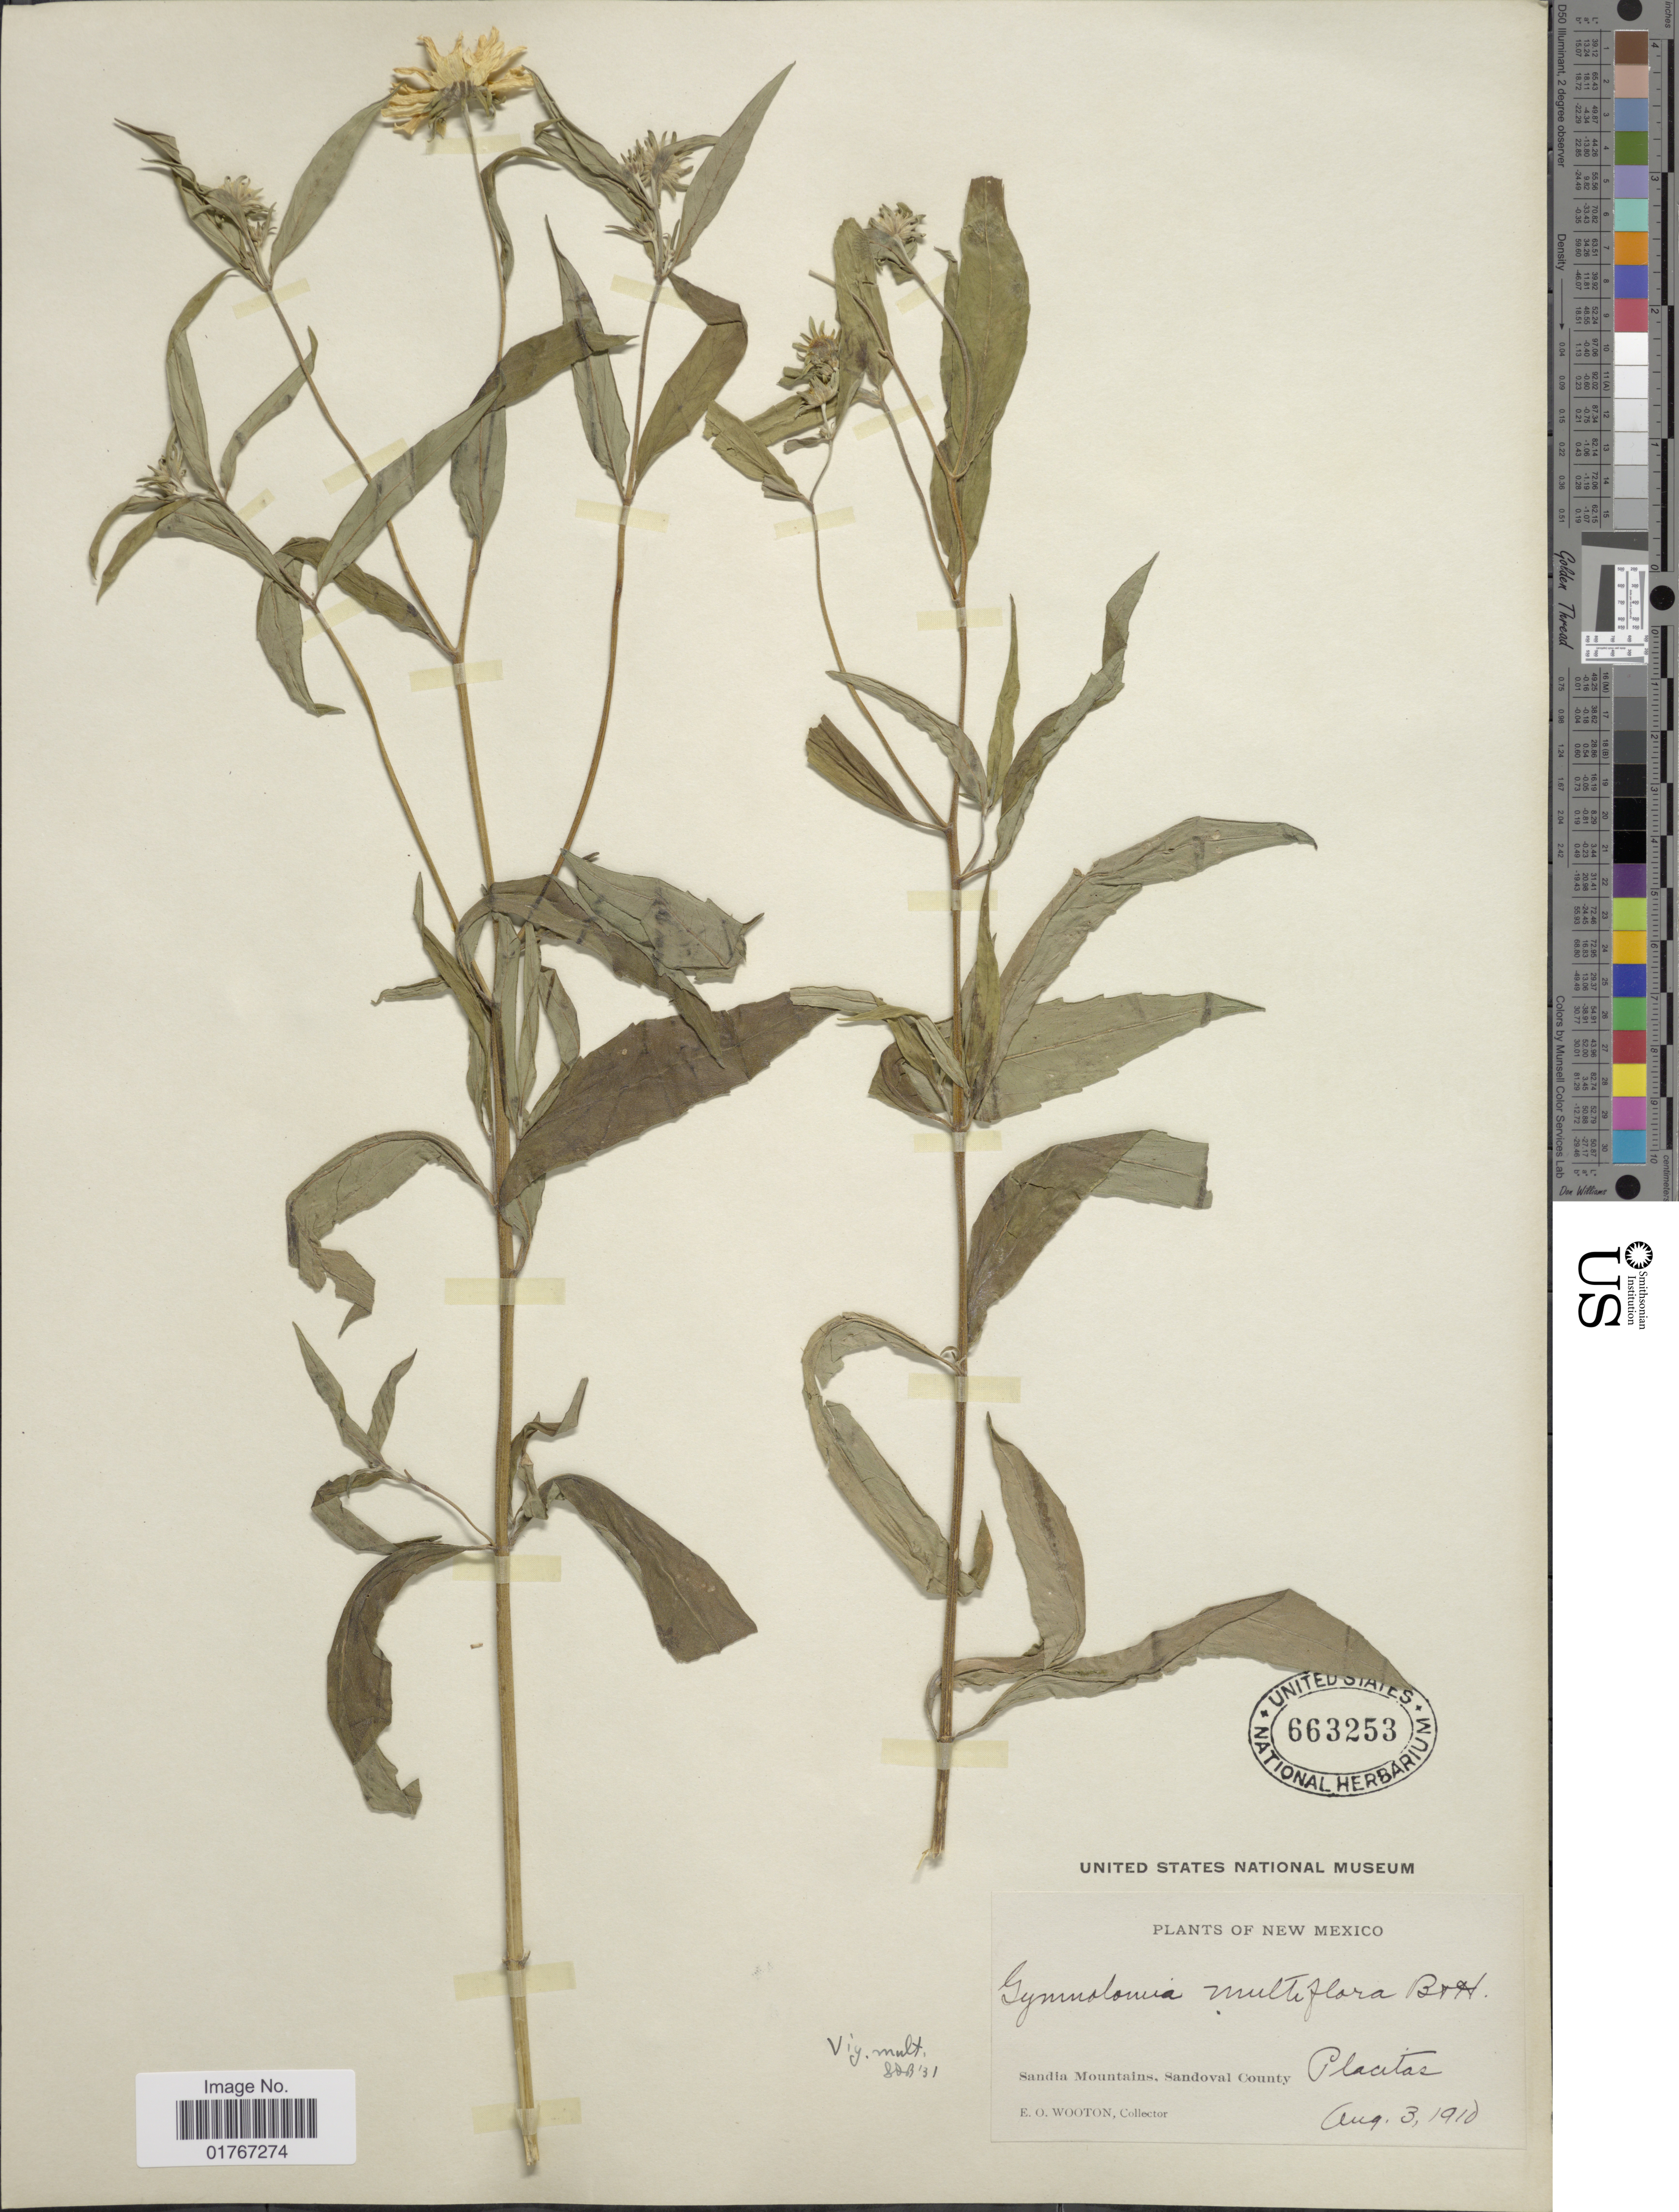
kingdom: Plantae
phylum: Tracheophyta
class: Magnoliopsida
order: Asterales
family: Asteraceae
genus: Heliomeris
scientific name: Heliomeris multiflora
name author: Nutt.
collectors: E. O. Wooton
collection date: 1910-08-03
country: United States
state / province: New Mexico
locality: Sandia Mountains, Sandoval County, Placitas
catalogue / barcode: US 663253